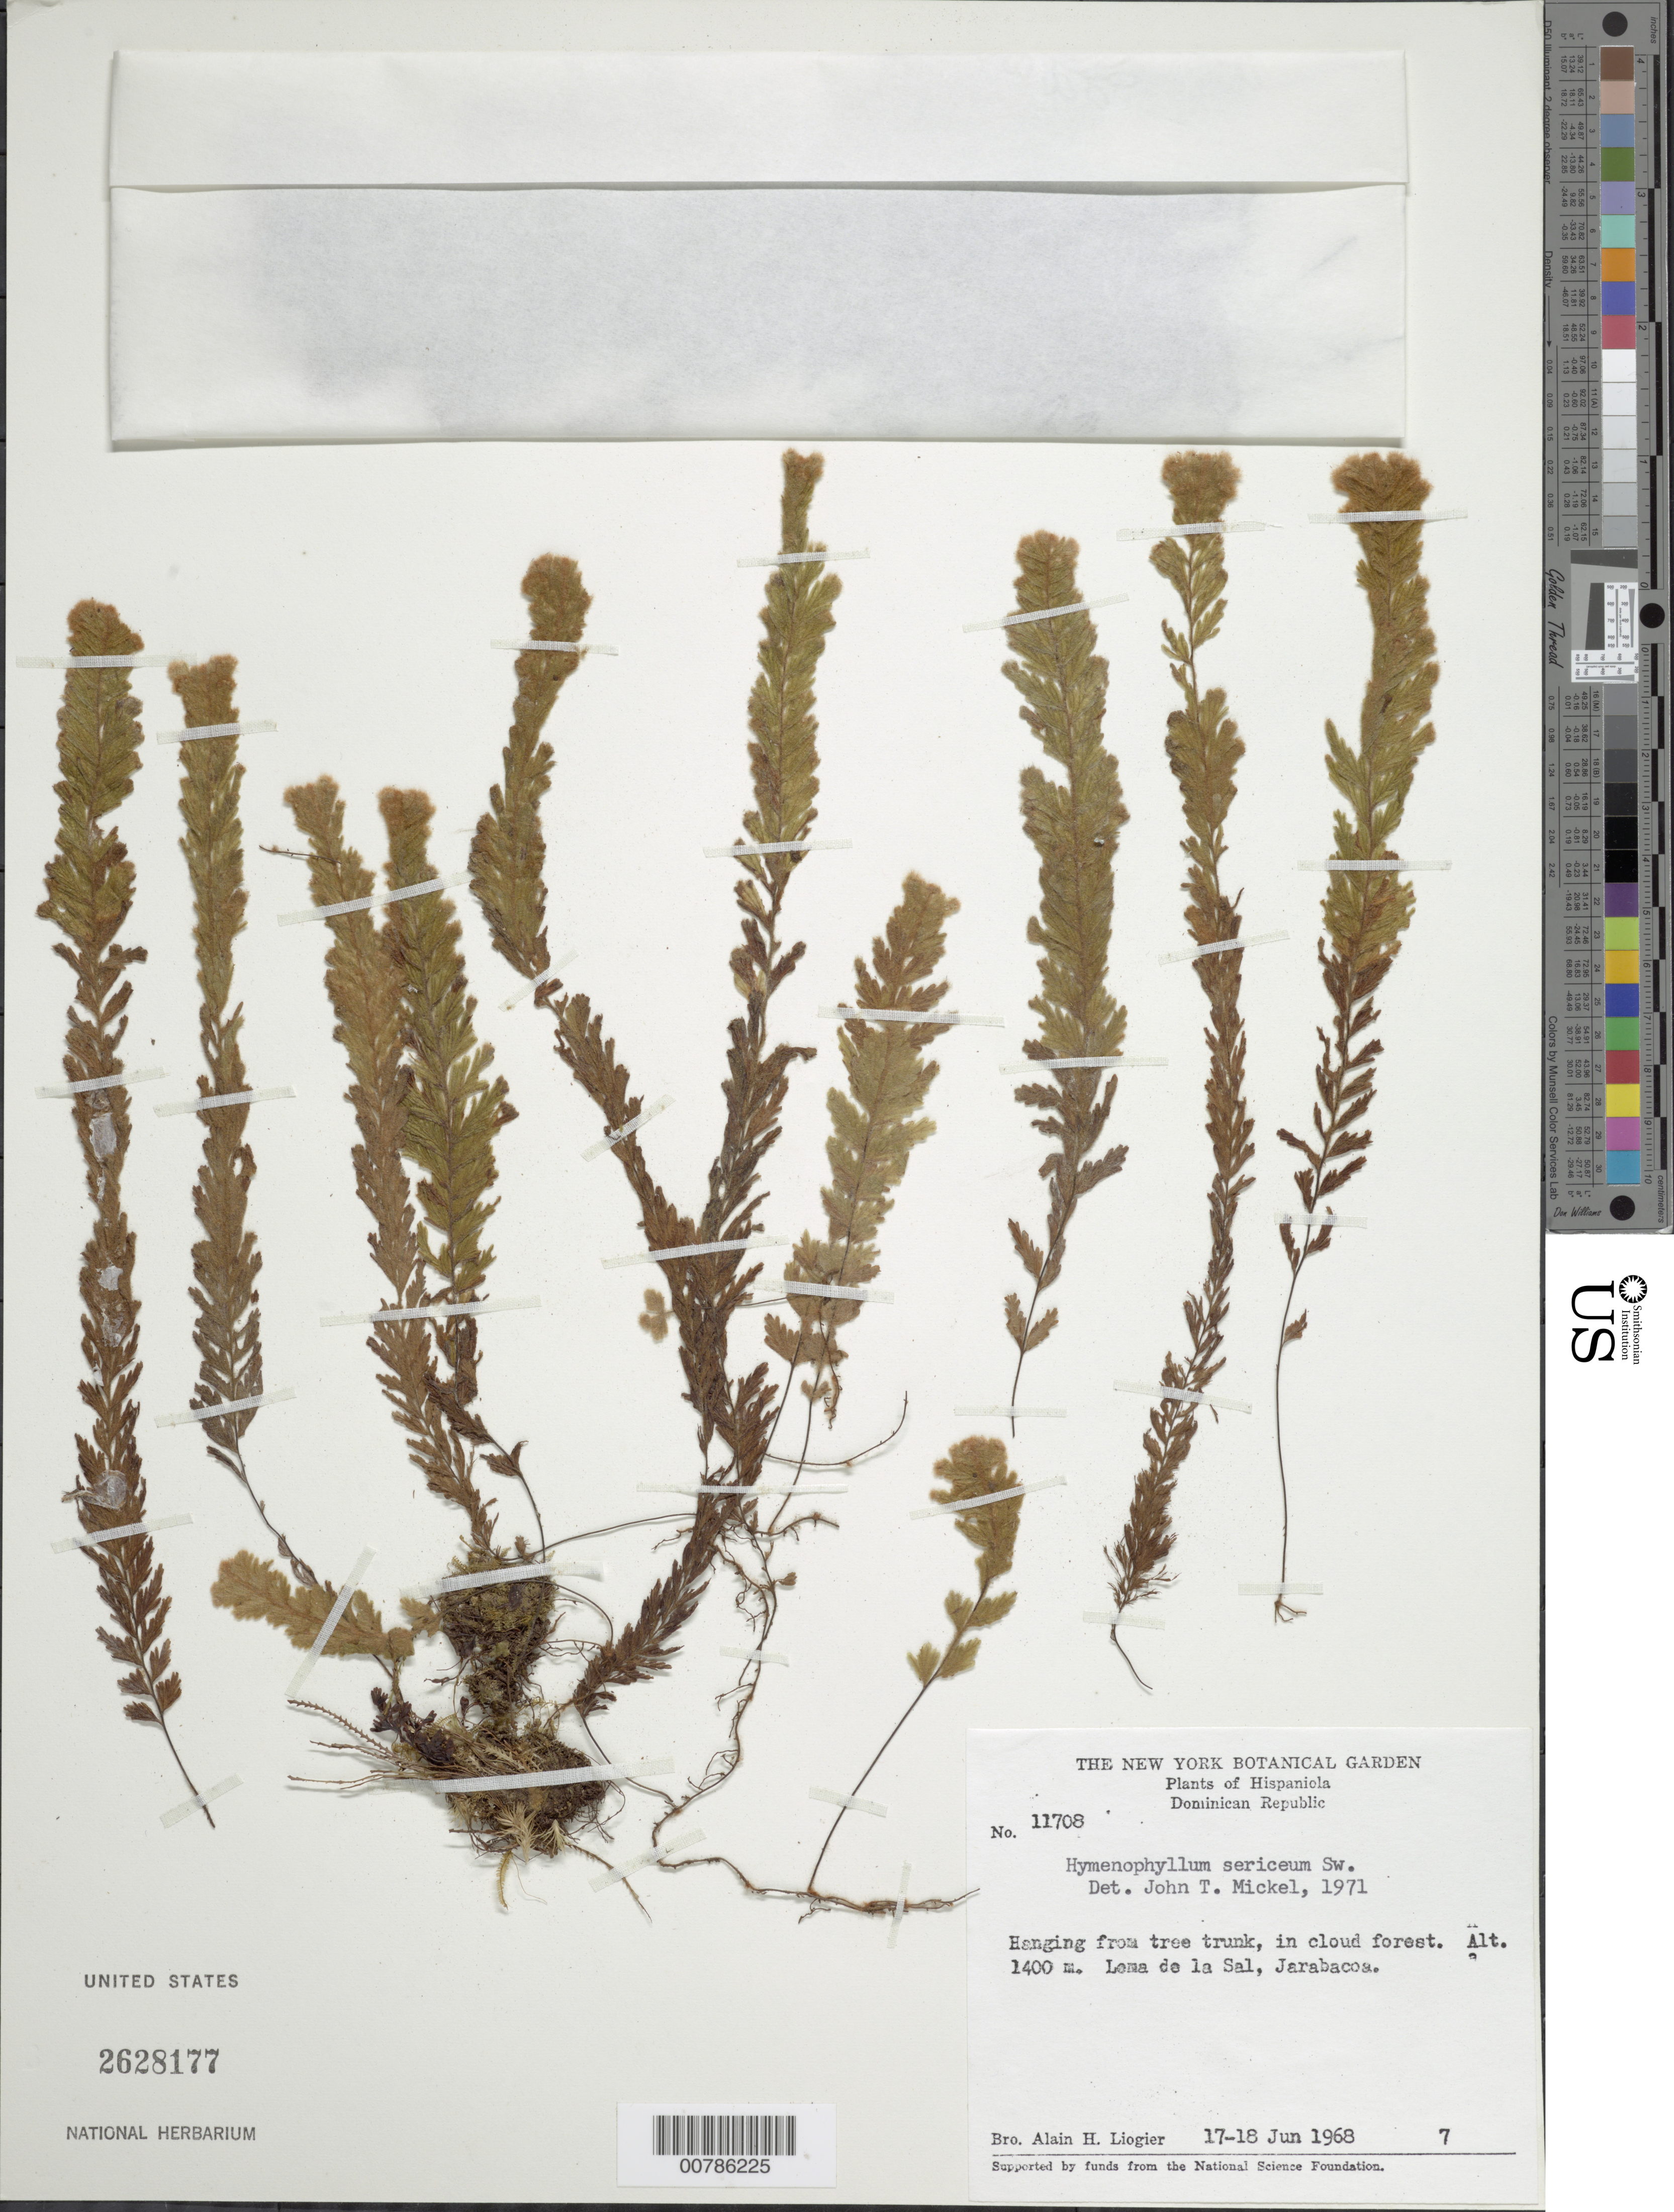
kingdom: Plantae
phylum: Tracheophyta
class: Polypodiopsida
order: Hymenophyllales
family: Hymenophyllaceae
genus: Hymenophyllum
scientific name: Hymenophyllum sericeum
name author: Sw. in Schrad.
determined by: Mickel, J. T., (NY), New York Botanical Garden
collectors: A. H. Liogier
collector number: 11708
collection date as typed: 17 Jun 1968 to 18 Jun 1968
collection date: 1968-06-17/1968-06-18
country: Dominican Republic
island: Hispaniola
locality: Loma de la Sal, Jarabacoa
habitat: Cloud forest; hanging from tree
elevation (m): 1400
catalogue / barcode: US 2628177